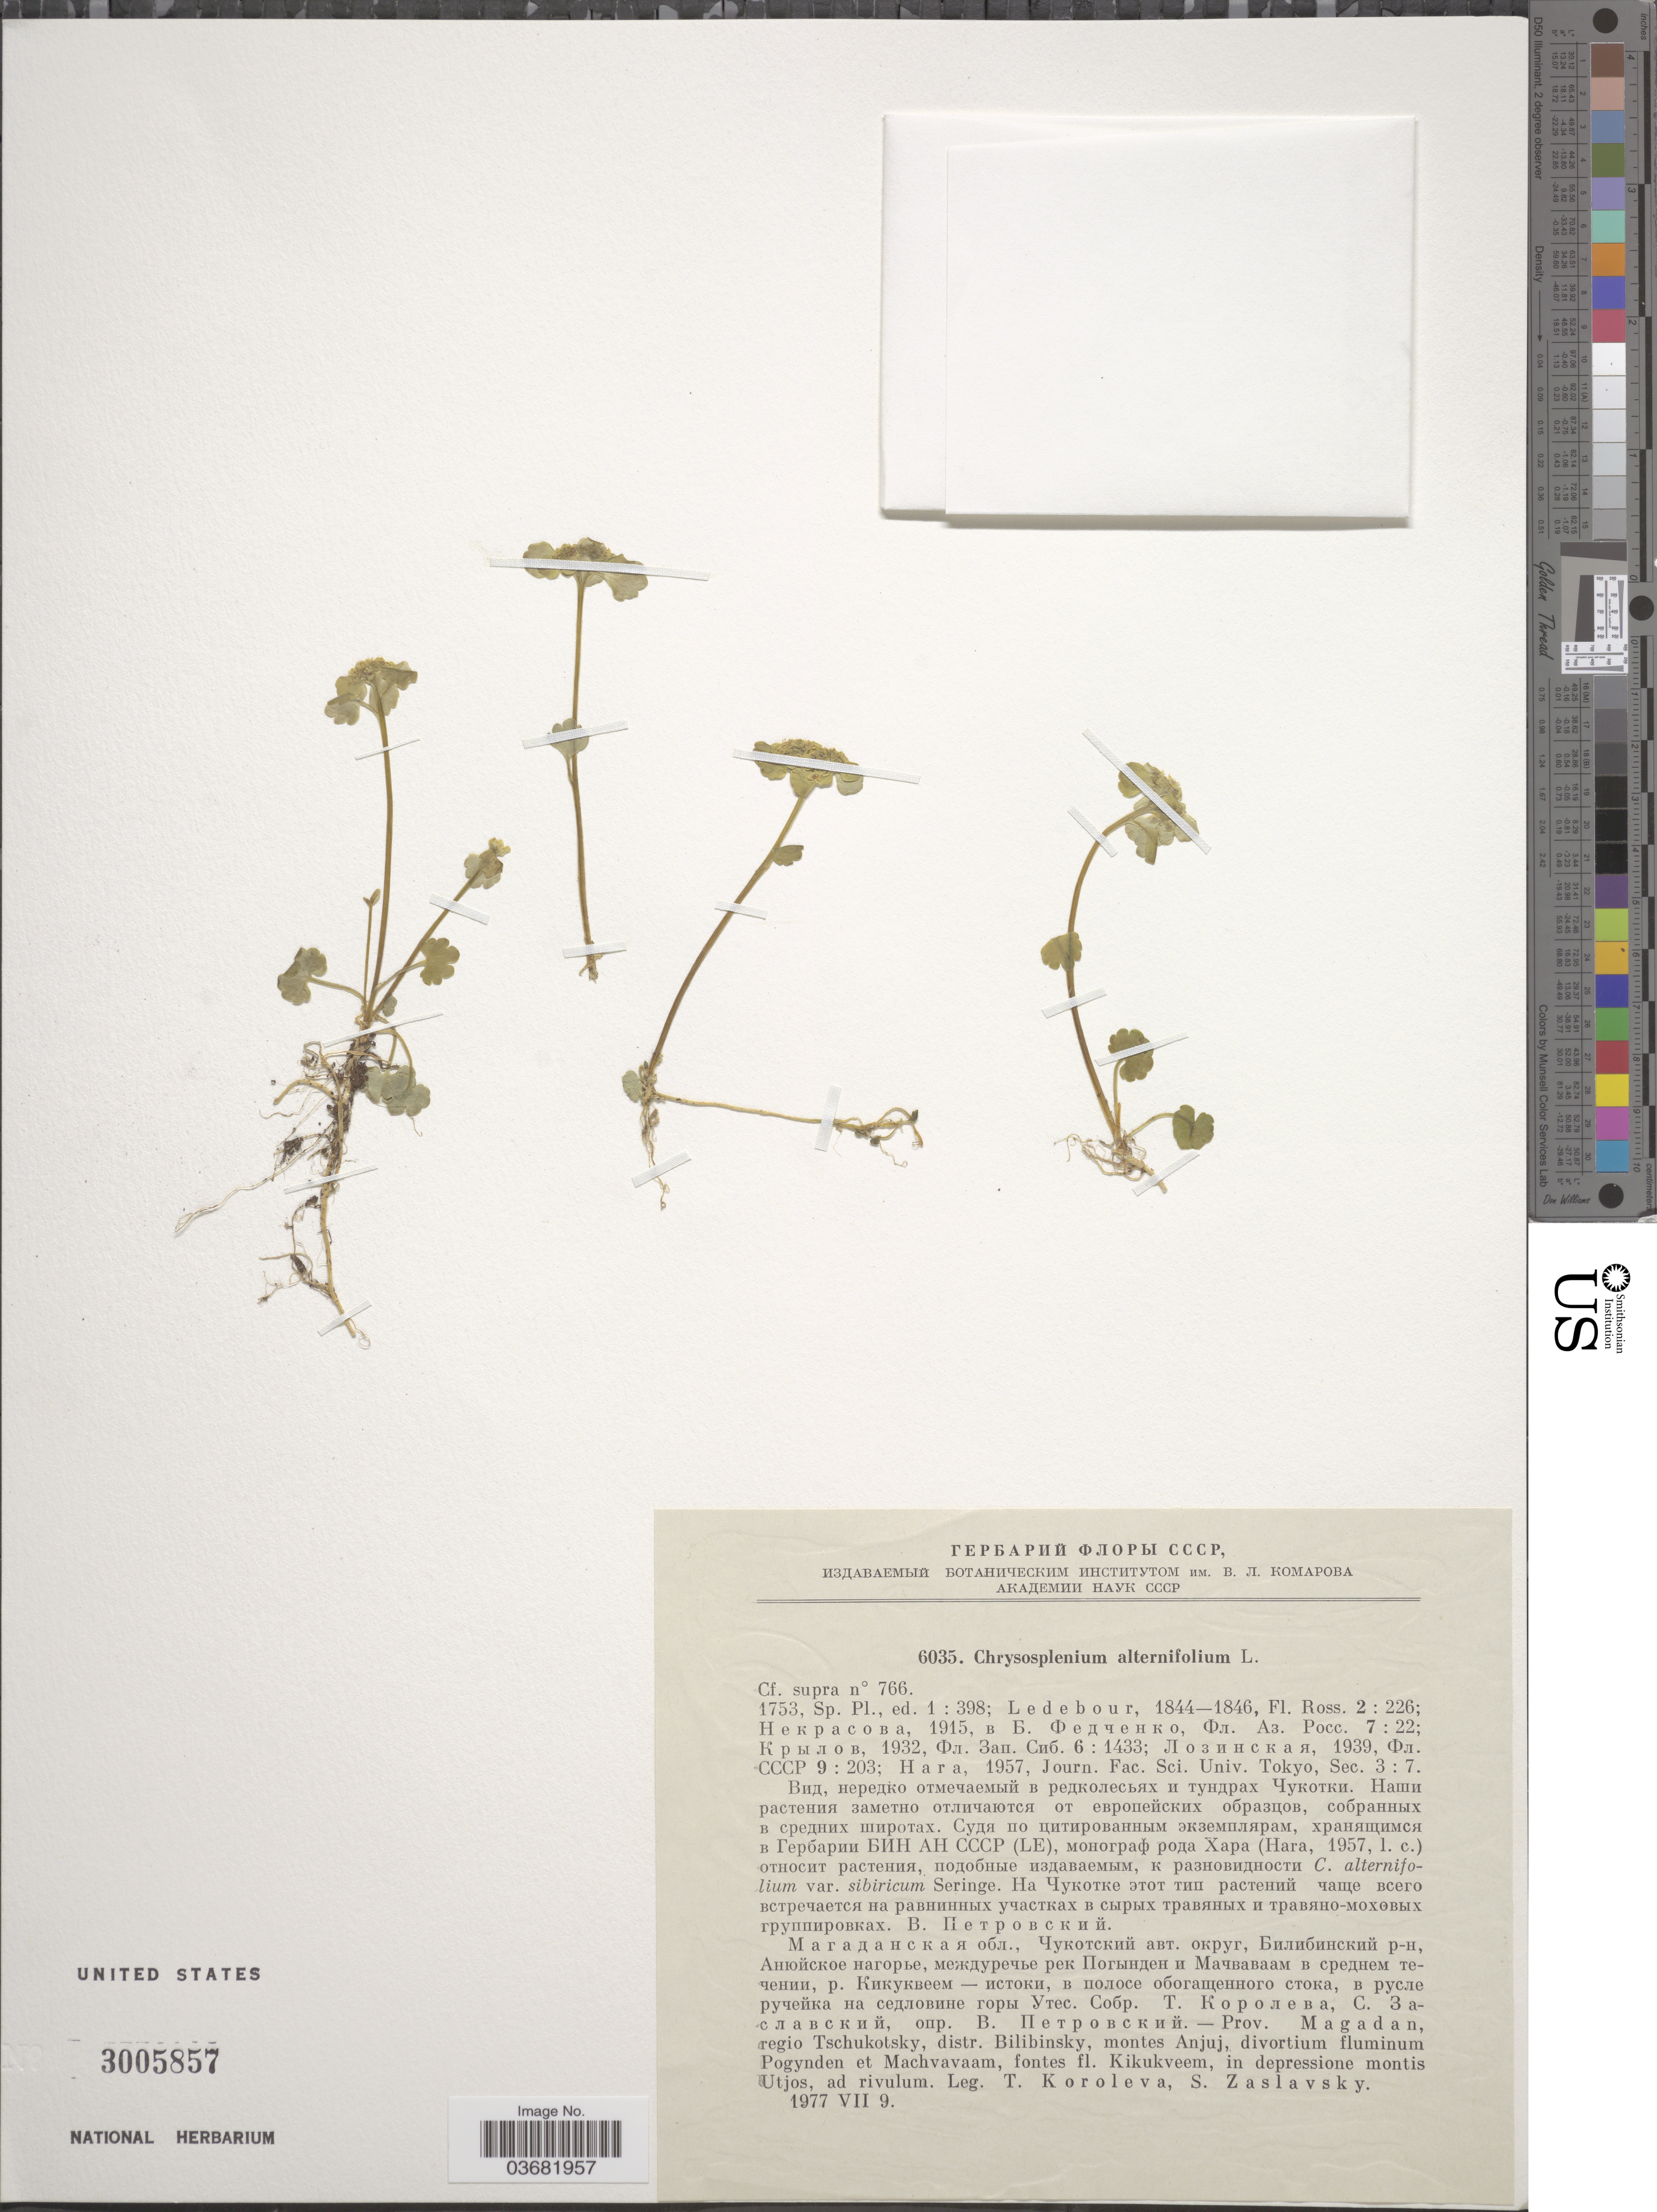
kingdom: Plantae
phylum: Tracheophyta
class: Magnoliopsida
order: Saxifragales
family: Saxifragaceae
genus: Chrysosplenium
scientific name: Chrysosplenium alternifolium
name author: L.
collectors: T. Koroleva & S. Zaslavsky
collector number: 6035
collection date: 1977-07-09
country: Russian Federation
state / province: Magadan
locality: Regio Tschukotsky, distr. Bilibinsky, montes Anjuj, divortium fluminum Pogynden et Machvavaam, fontes fl. Kikukveem, in depressione montis Utjos, ad rivulum.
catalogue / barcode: US 3005857